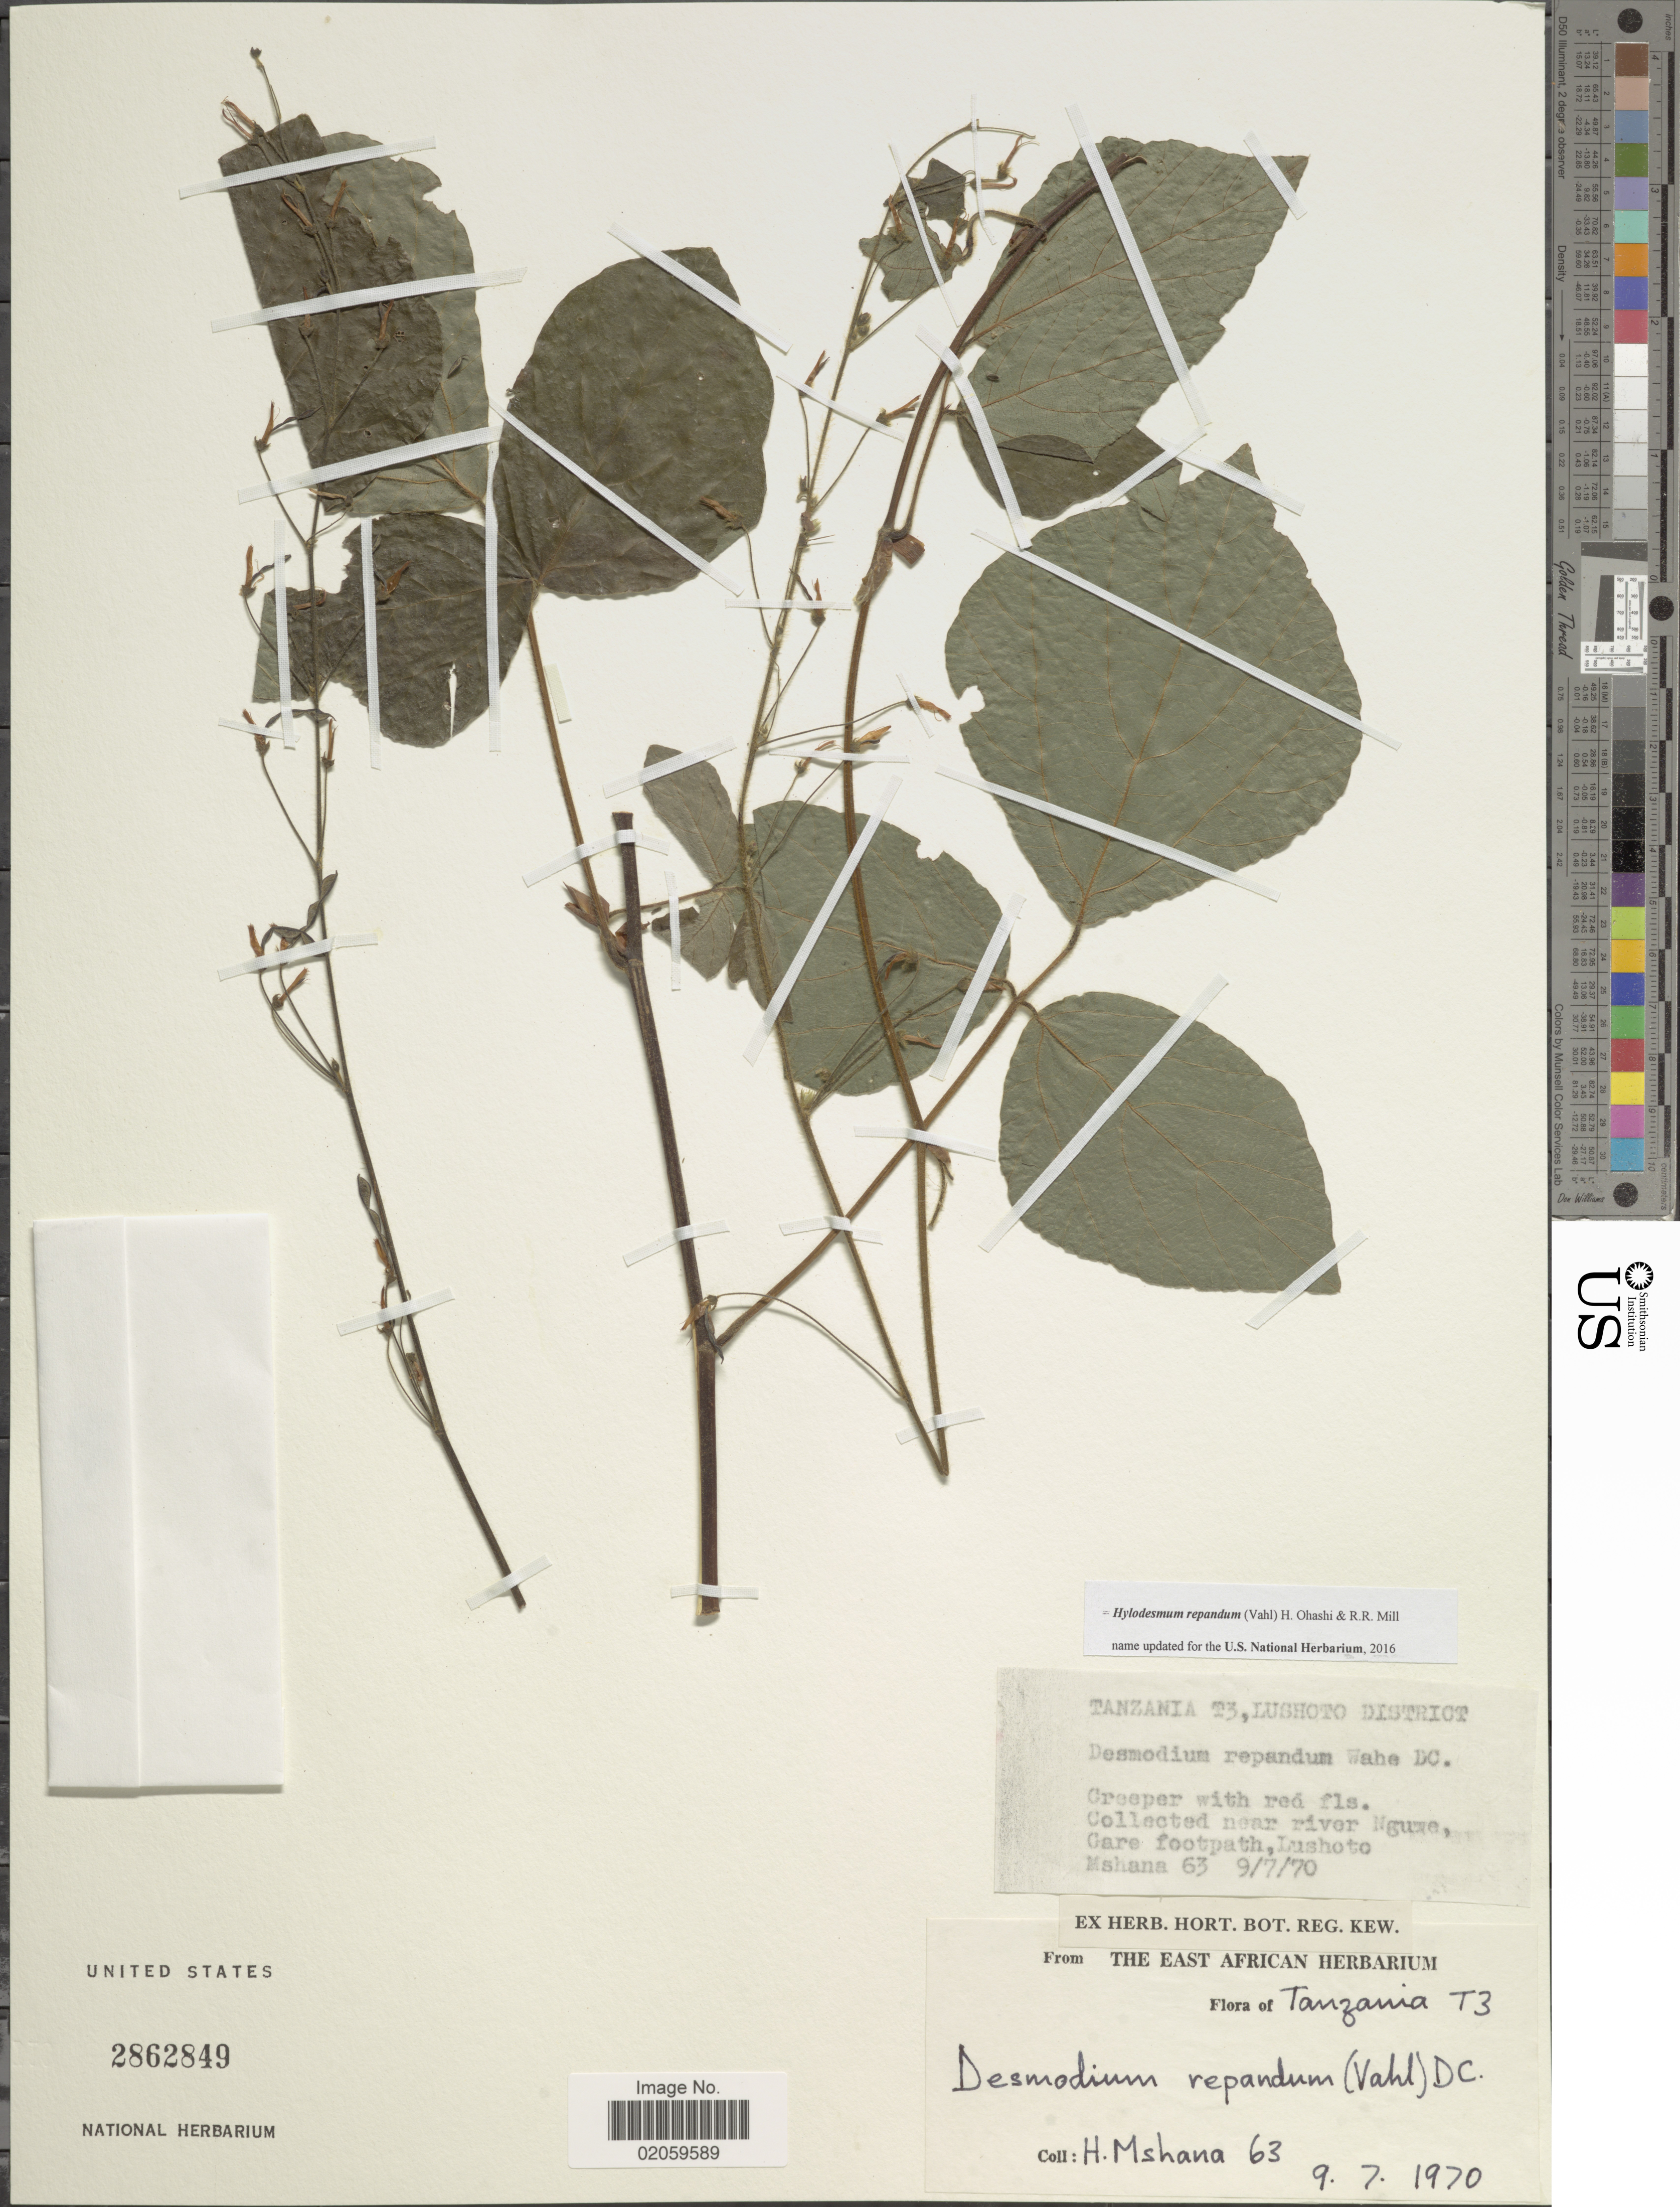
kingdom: Plantae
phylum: Tracheophyta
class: Magnoliopsida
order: Fabales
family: Fabaceae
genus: Hylodesmum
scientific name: Hylodesmum repandum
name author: (Vahl) H. Ohashi & R.R. Mill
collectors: H. Mshana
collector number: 63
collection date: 1970-07-09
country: Tanzania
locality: T3, Lushoto District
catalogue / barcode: US 2862849